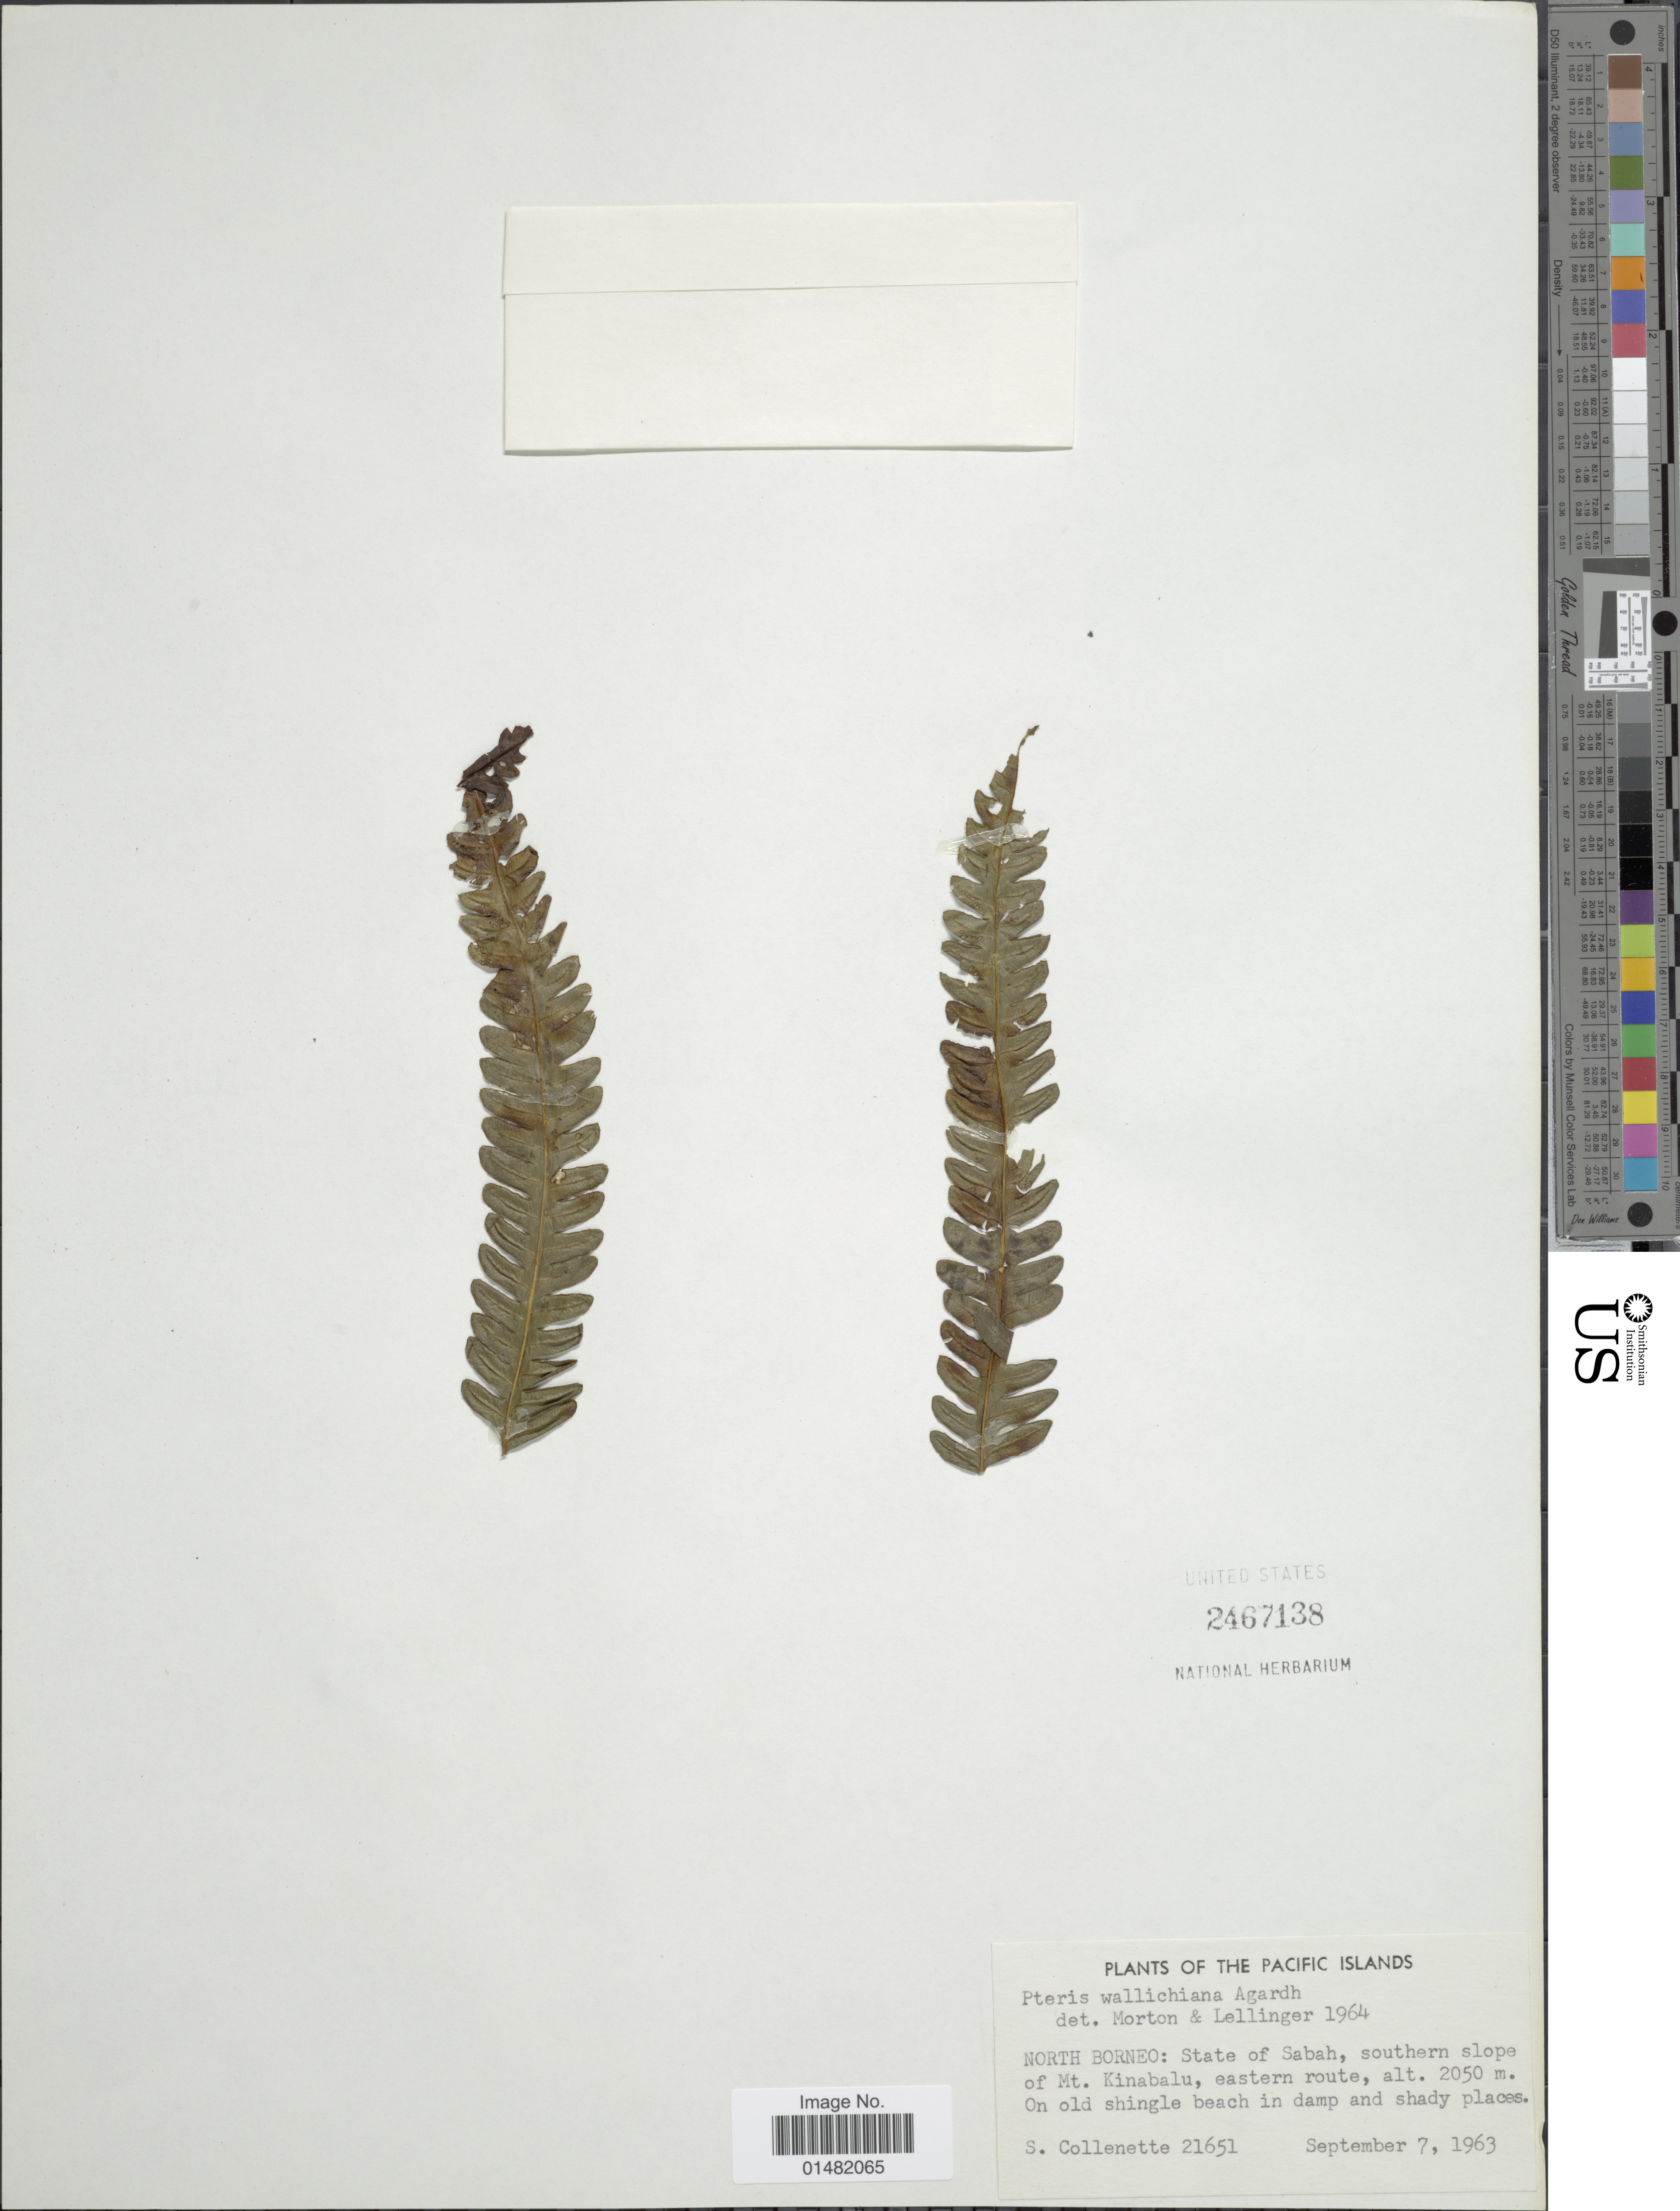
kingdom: Plantae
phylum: Tracheophyta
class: Polypodiopsida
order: Polypodiales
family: Pteridaceae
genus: Pteris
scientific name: Pteris wallichiana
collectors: S. Collenette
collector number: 21651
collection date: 1963-09-07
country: Malaysia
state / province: Sabah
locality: North Borneo: southern slope of Mt. Kinabalu, eastern route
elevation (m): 2050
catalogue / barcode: US 2467138